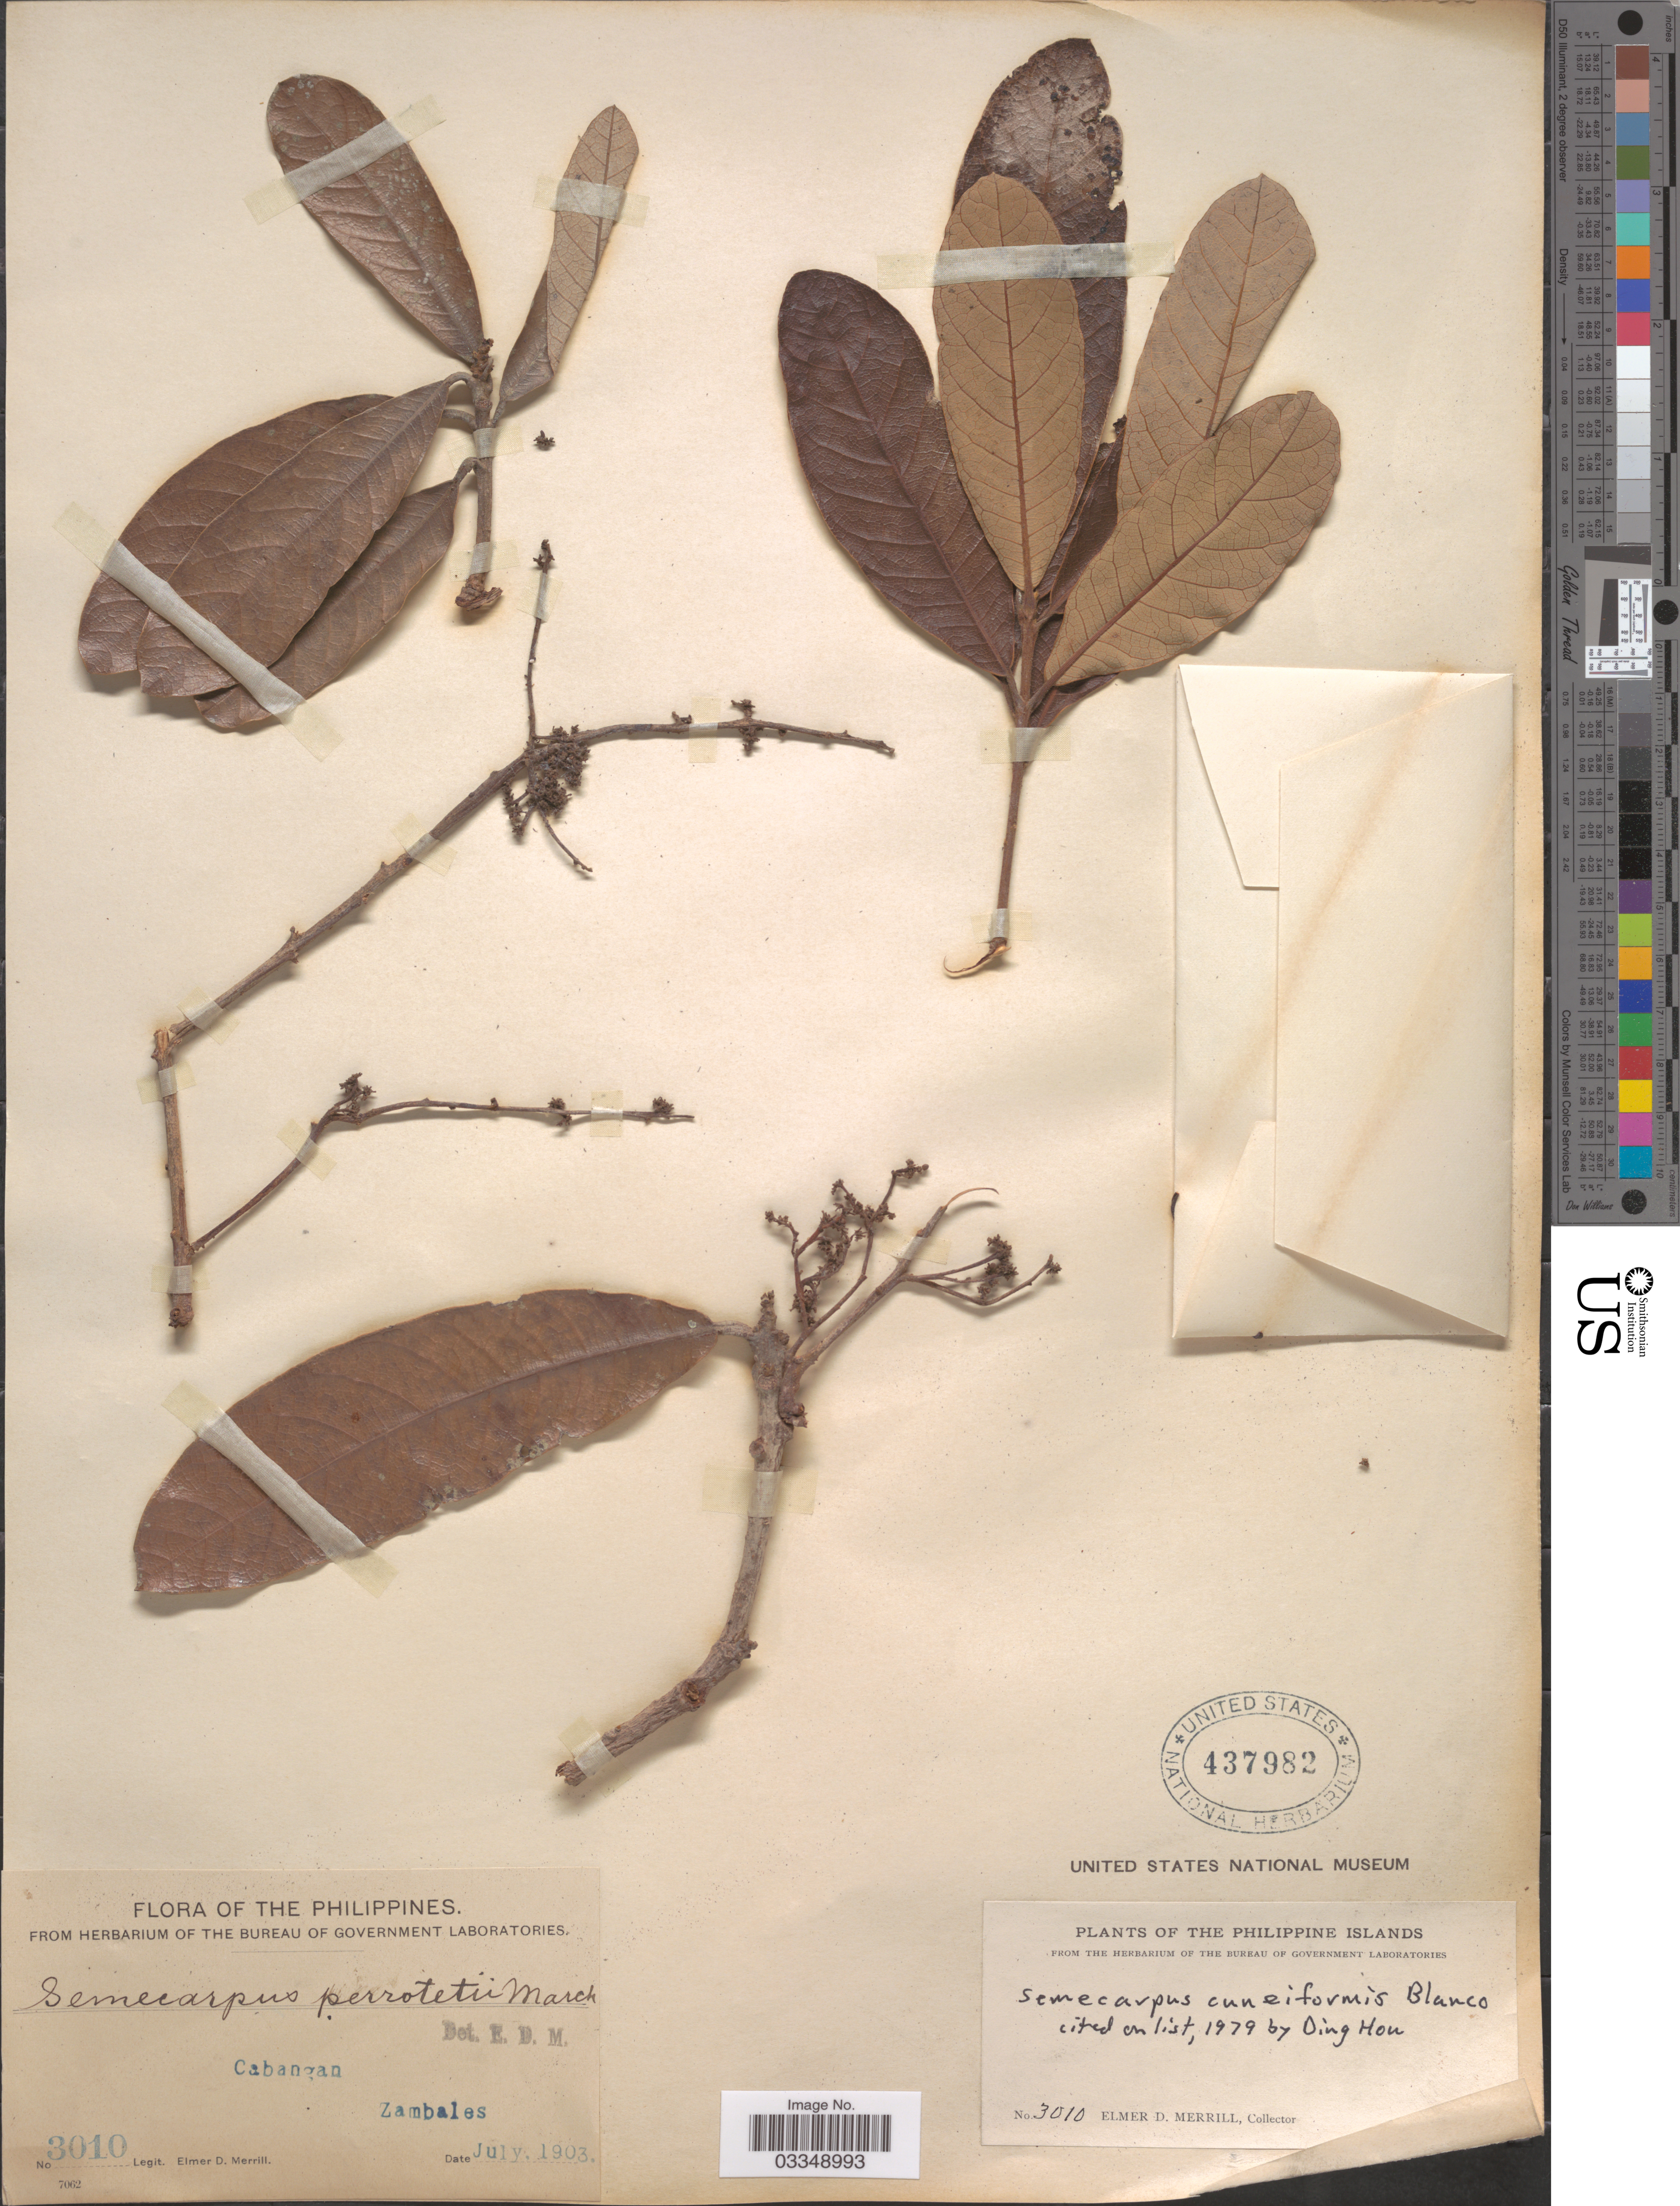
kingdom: Plantae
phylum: Tracheophyta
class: Magnoliopsida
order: Sapindales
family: Anacardiaceae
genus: Semecarpus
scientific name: Semecarpus cuneiformis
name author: Blanco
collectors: E. D. Merrill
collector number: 3010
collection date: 1903-07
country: Philippines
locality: The Philippine Islands. Cabangan. Zambales.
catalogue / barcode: US 437982